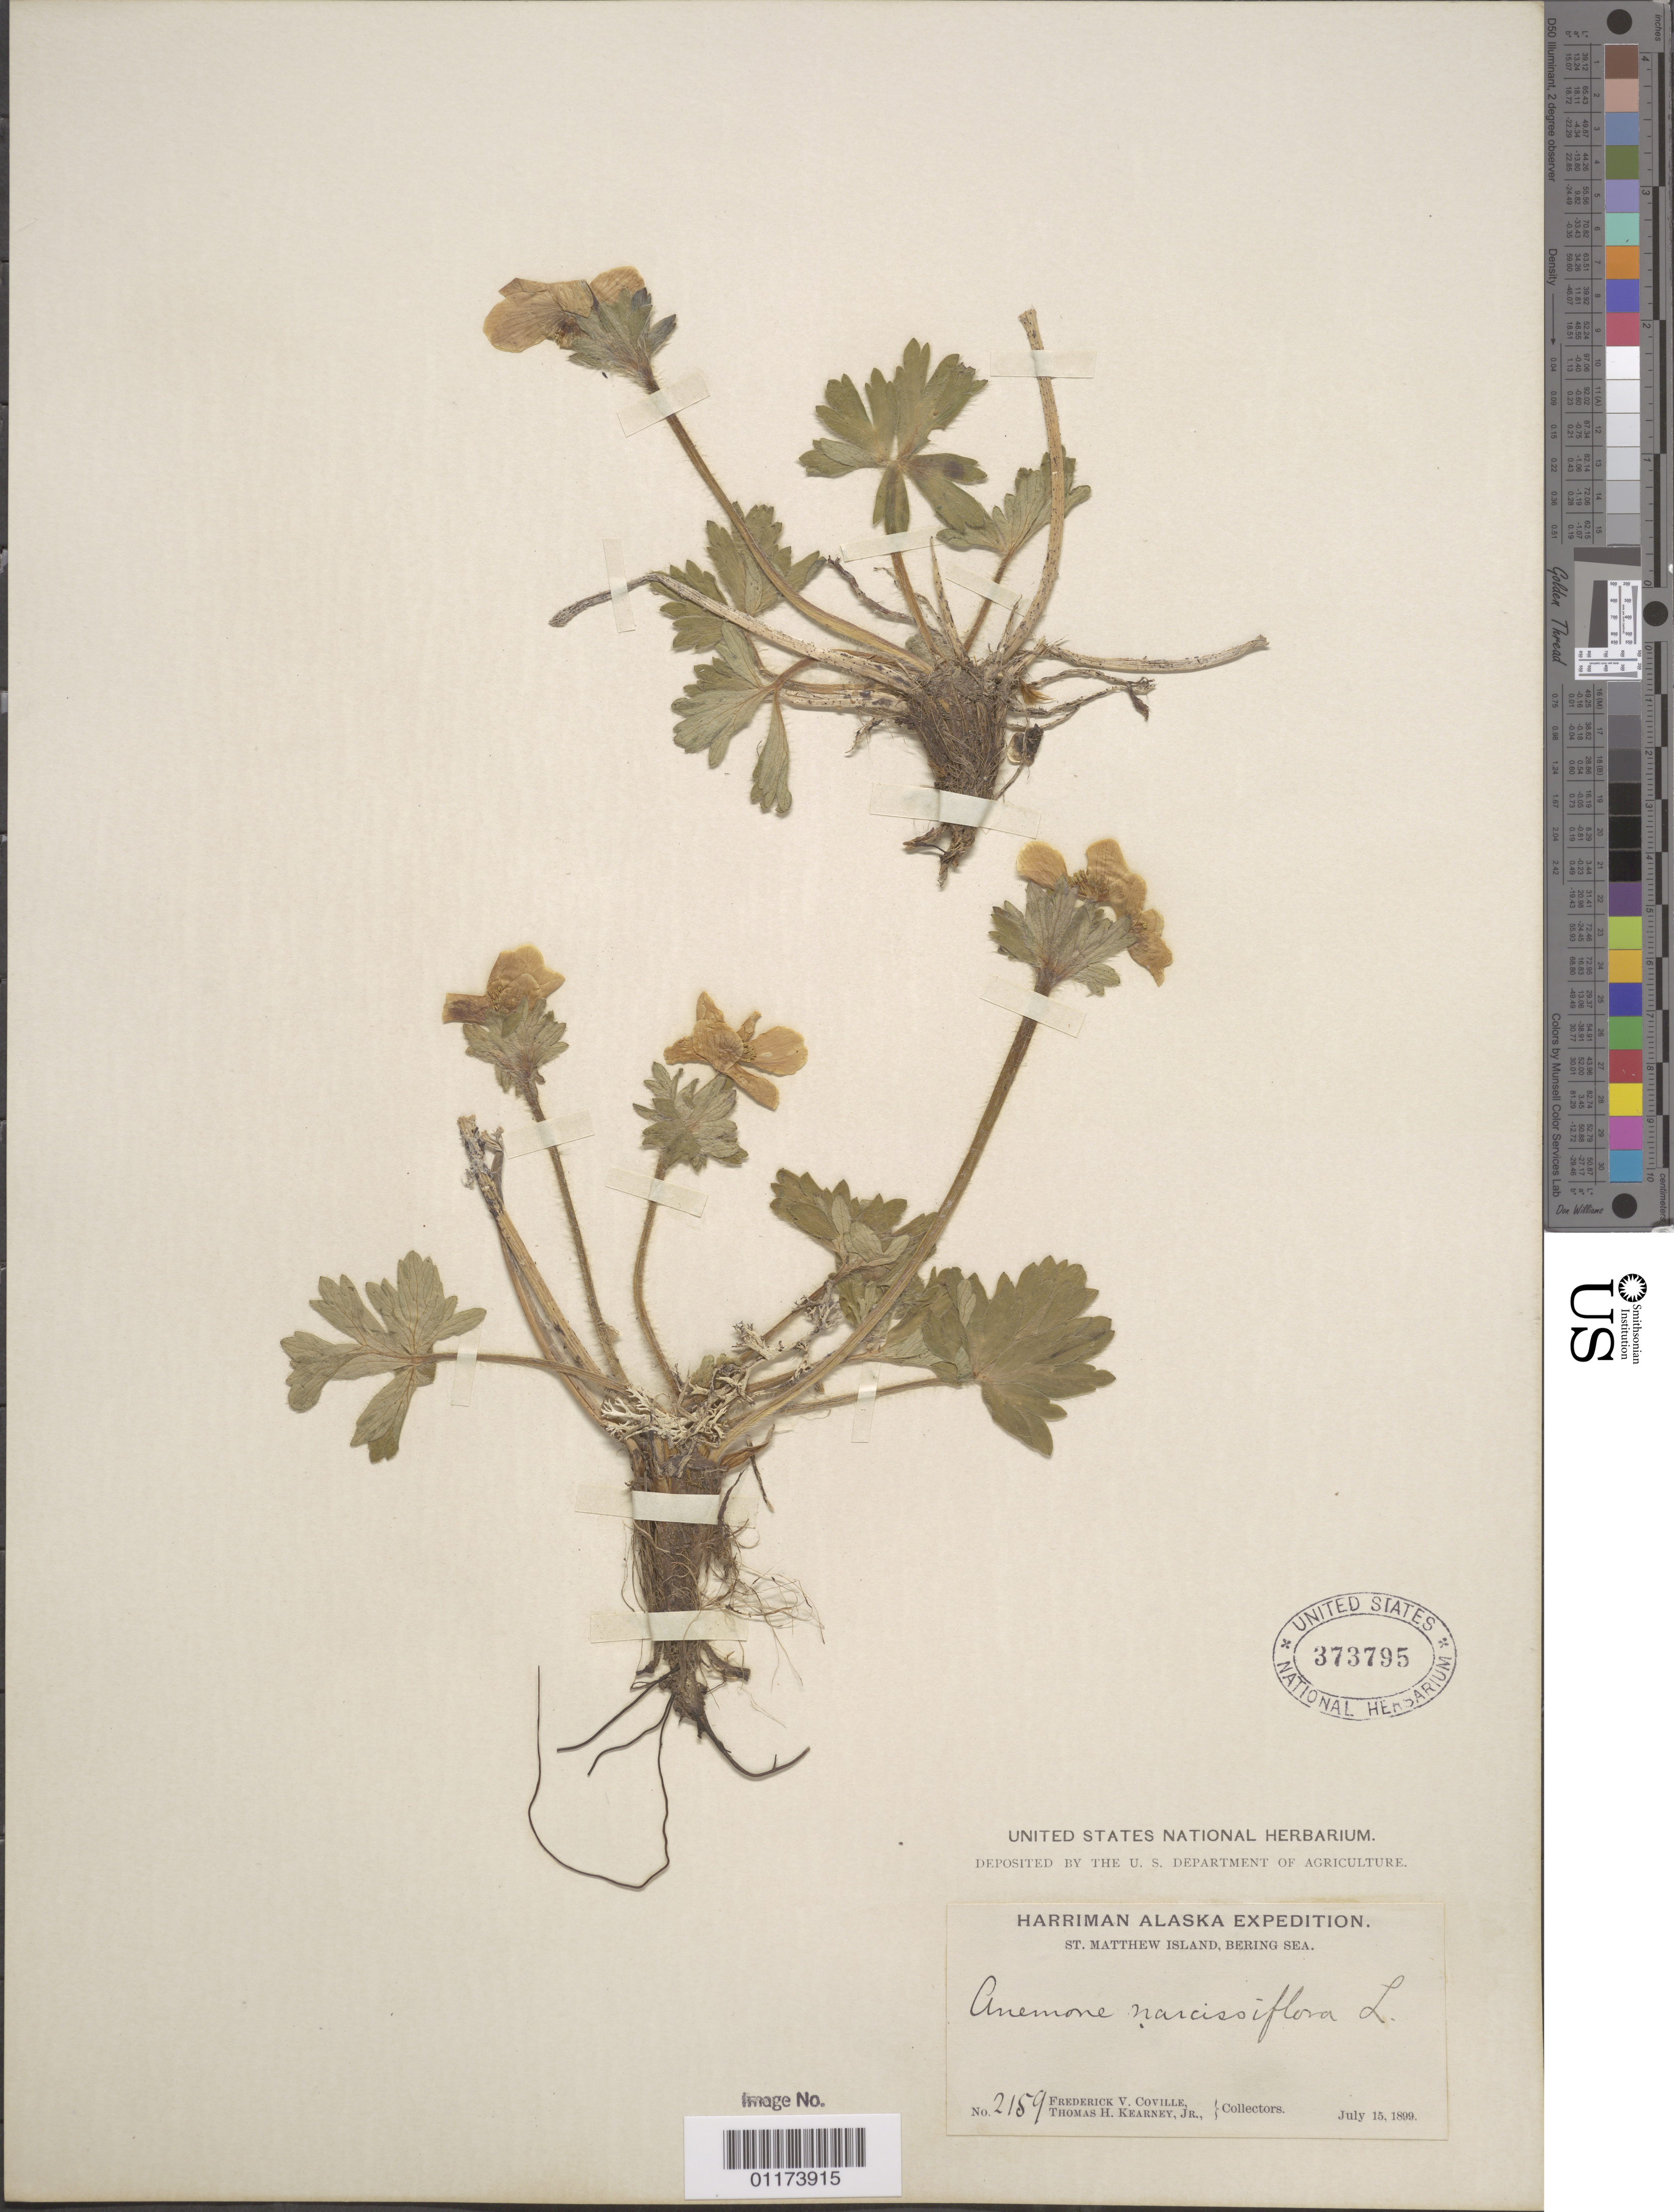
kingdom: Plantae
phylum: Tracheophyta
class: Magnoliopsida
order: Ranunculales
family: Ranunculaceae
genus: Anemone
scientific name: Anemone narcissiflora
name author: L.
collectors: F. V. Coville & T. H. Kearney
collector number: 2159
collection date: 1899-07-15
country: United States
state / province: Alaska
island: St. Matthew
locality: St. Matthew Island, Bering Sea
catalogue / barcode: US 373795